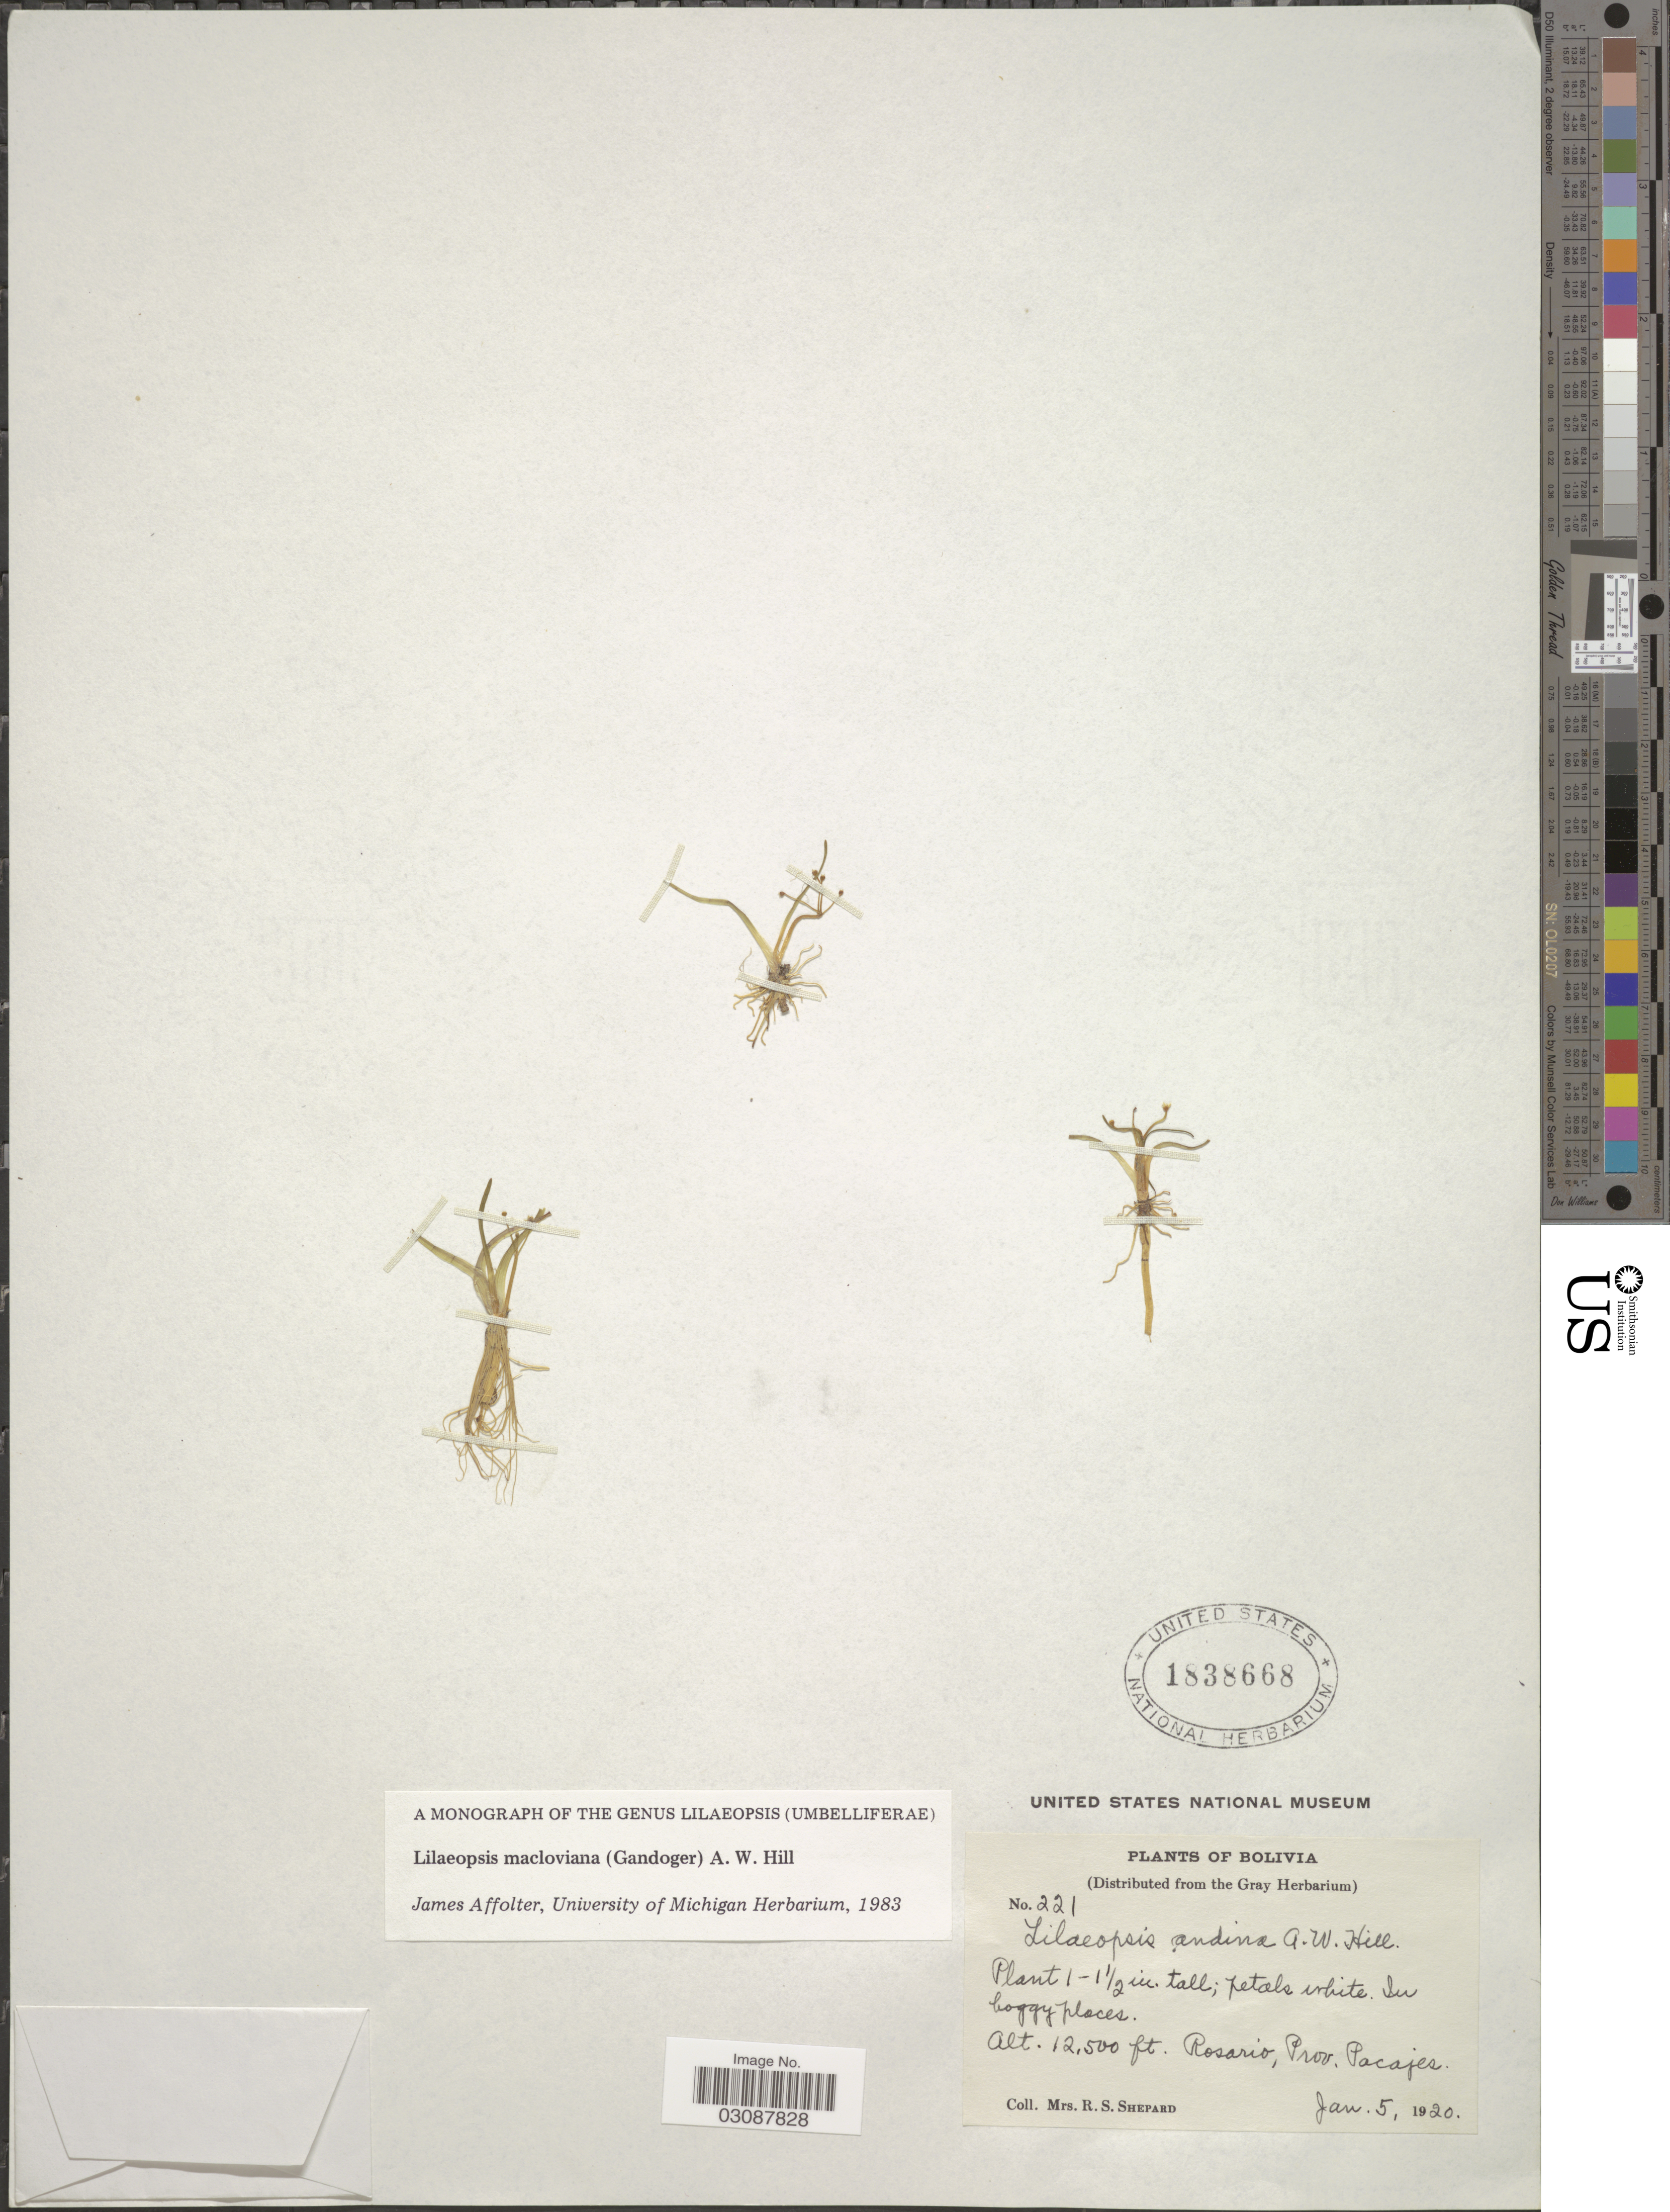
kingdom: Plantae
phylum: Tracheophyta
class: Magnoliopsida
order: Apiales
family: Apiaceae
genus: Lilaeopsis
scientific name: Lilaeopsis macloviana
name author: (Gand.) A.W. Hill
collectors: R. Shepard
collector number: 221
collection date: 1920-01-05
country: Bolivia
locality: Rosario, Prov. Pacajes.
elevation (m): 3810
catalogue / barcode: US 1838668